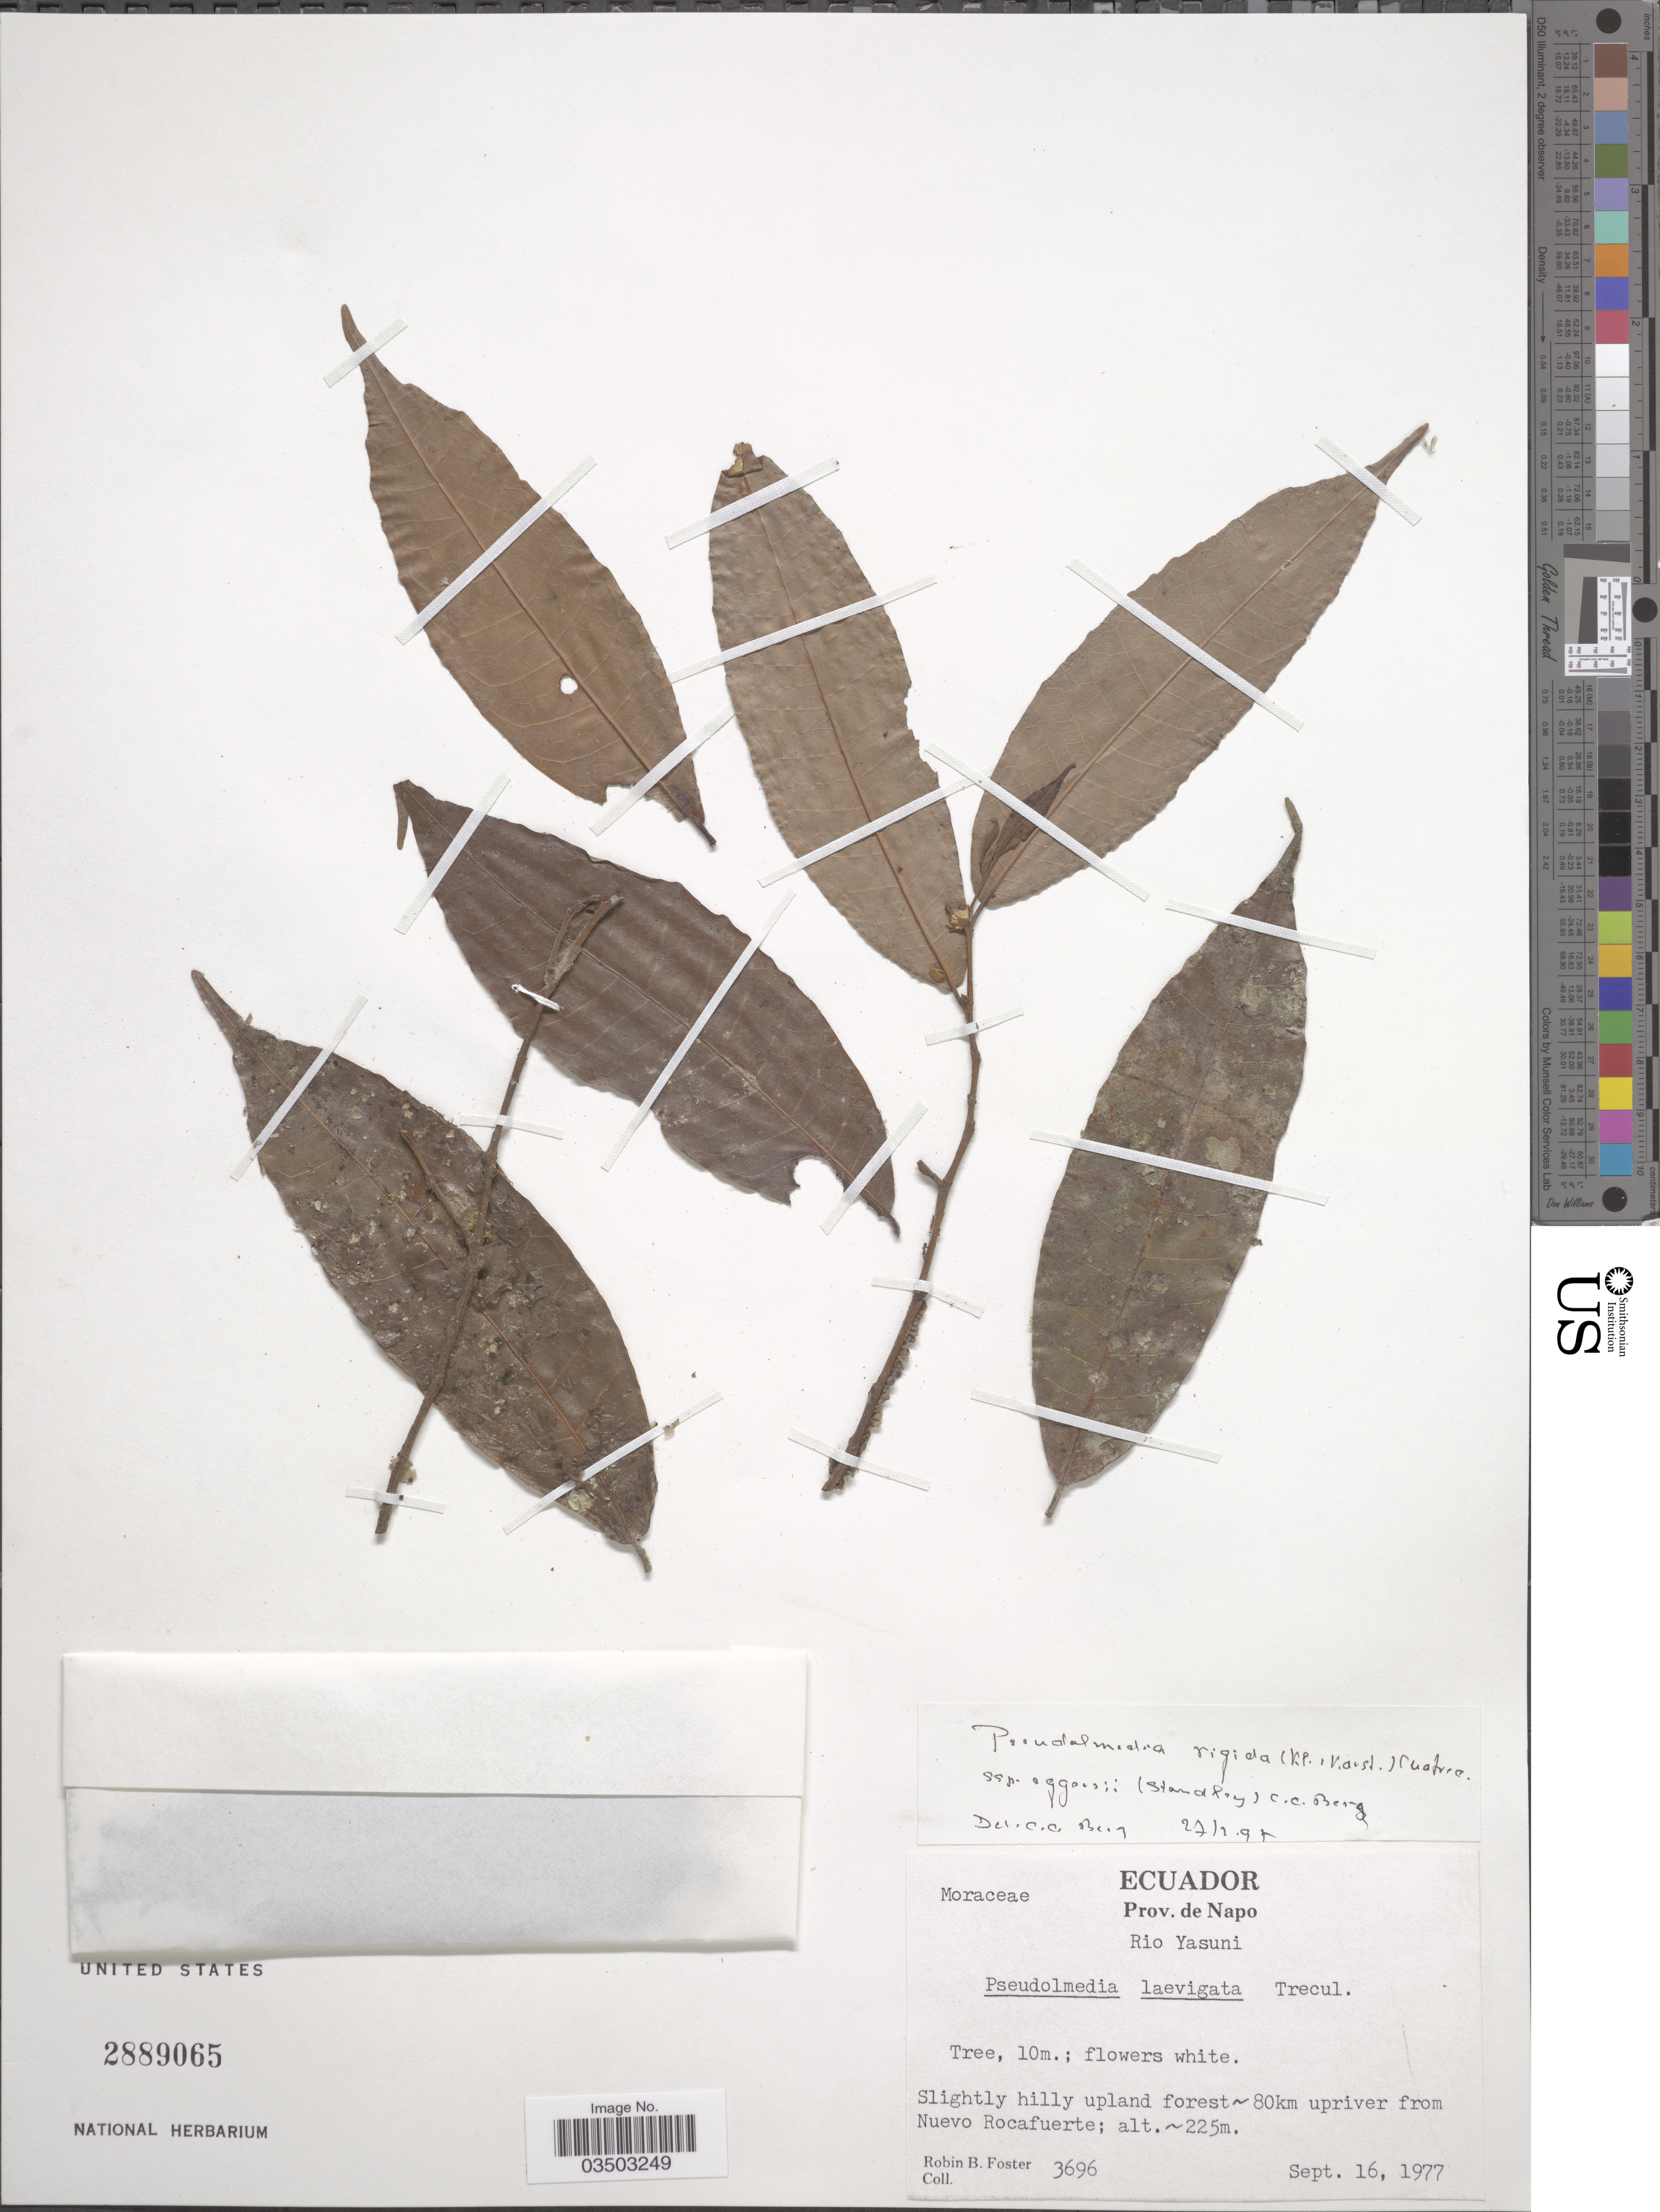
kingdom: Plantae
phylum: Tracheophyta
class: Magnoliopsida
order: Rosales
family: Moraceae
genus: Pseudolmedia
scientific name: Pseudolmedia rigida subsp. eggersii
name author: (Standl.) C.C. Berg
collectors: R. B. Foster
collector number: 3696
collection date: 1977-09-16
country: Ecuador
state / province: Napo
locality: Rio Yasuni. Slighty hilly upland forest ~ 80 km upriver from Nuevo Rocafuerte.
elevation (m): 225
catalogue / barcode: US 2889065